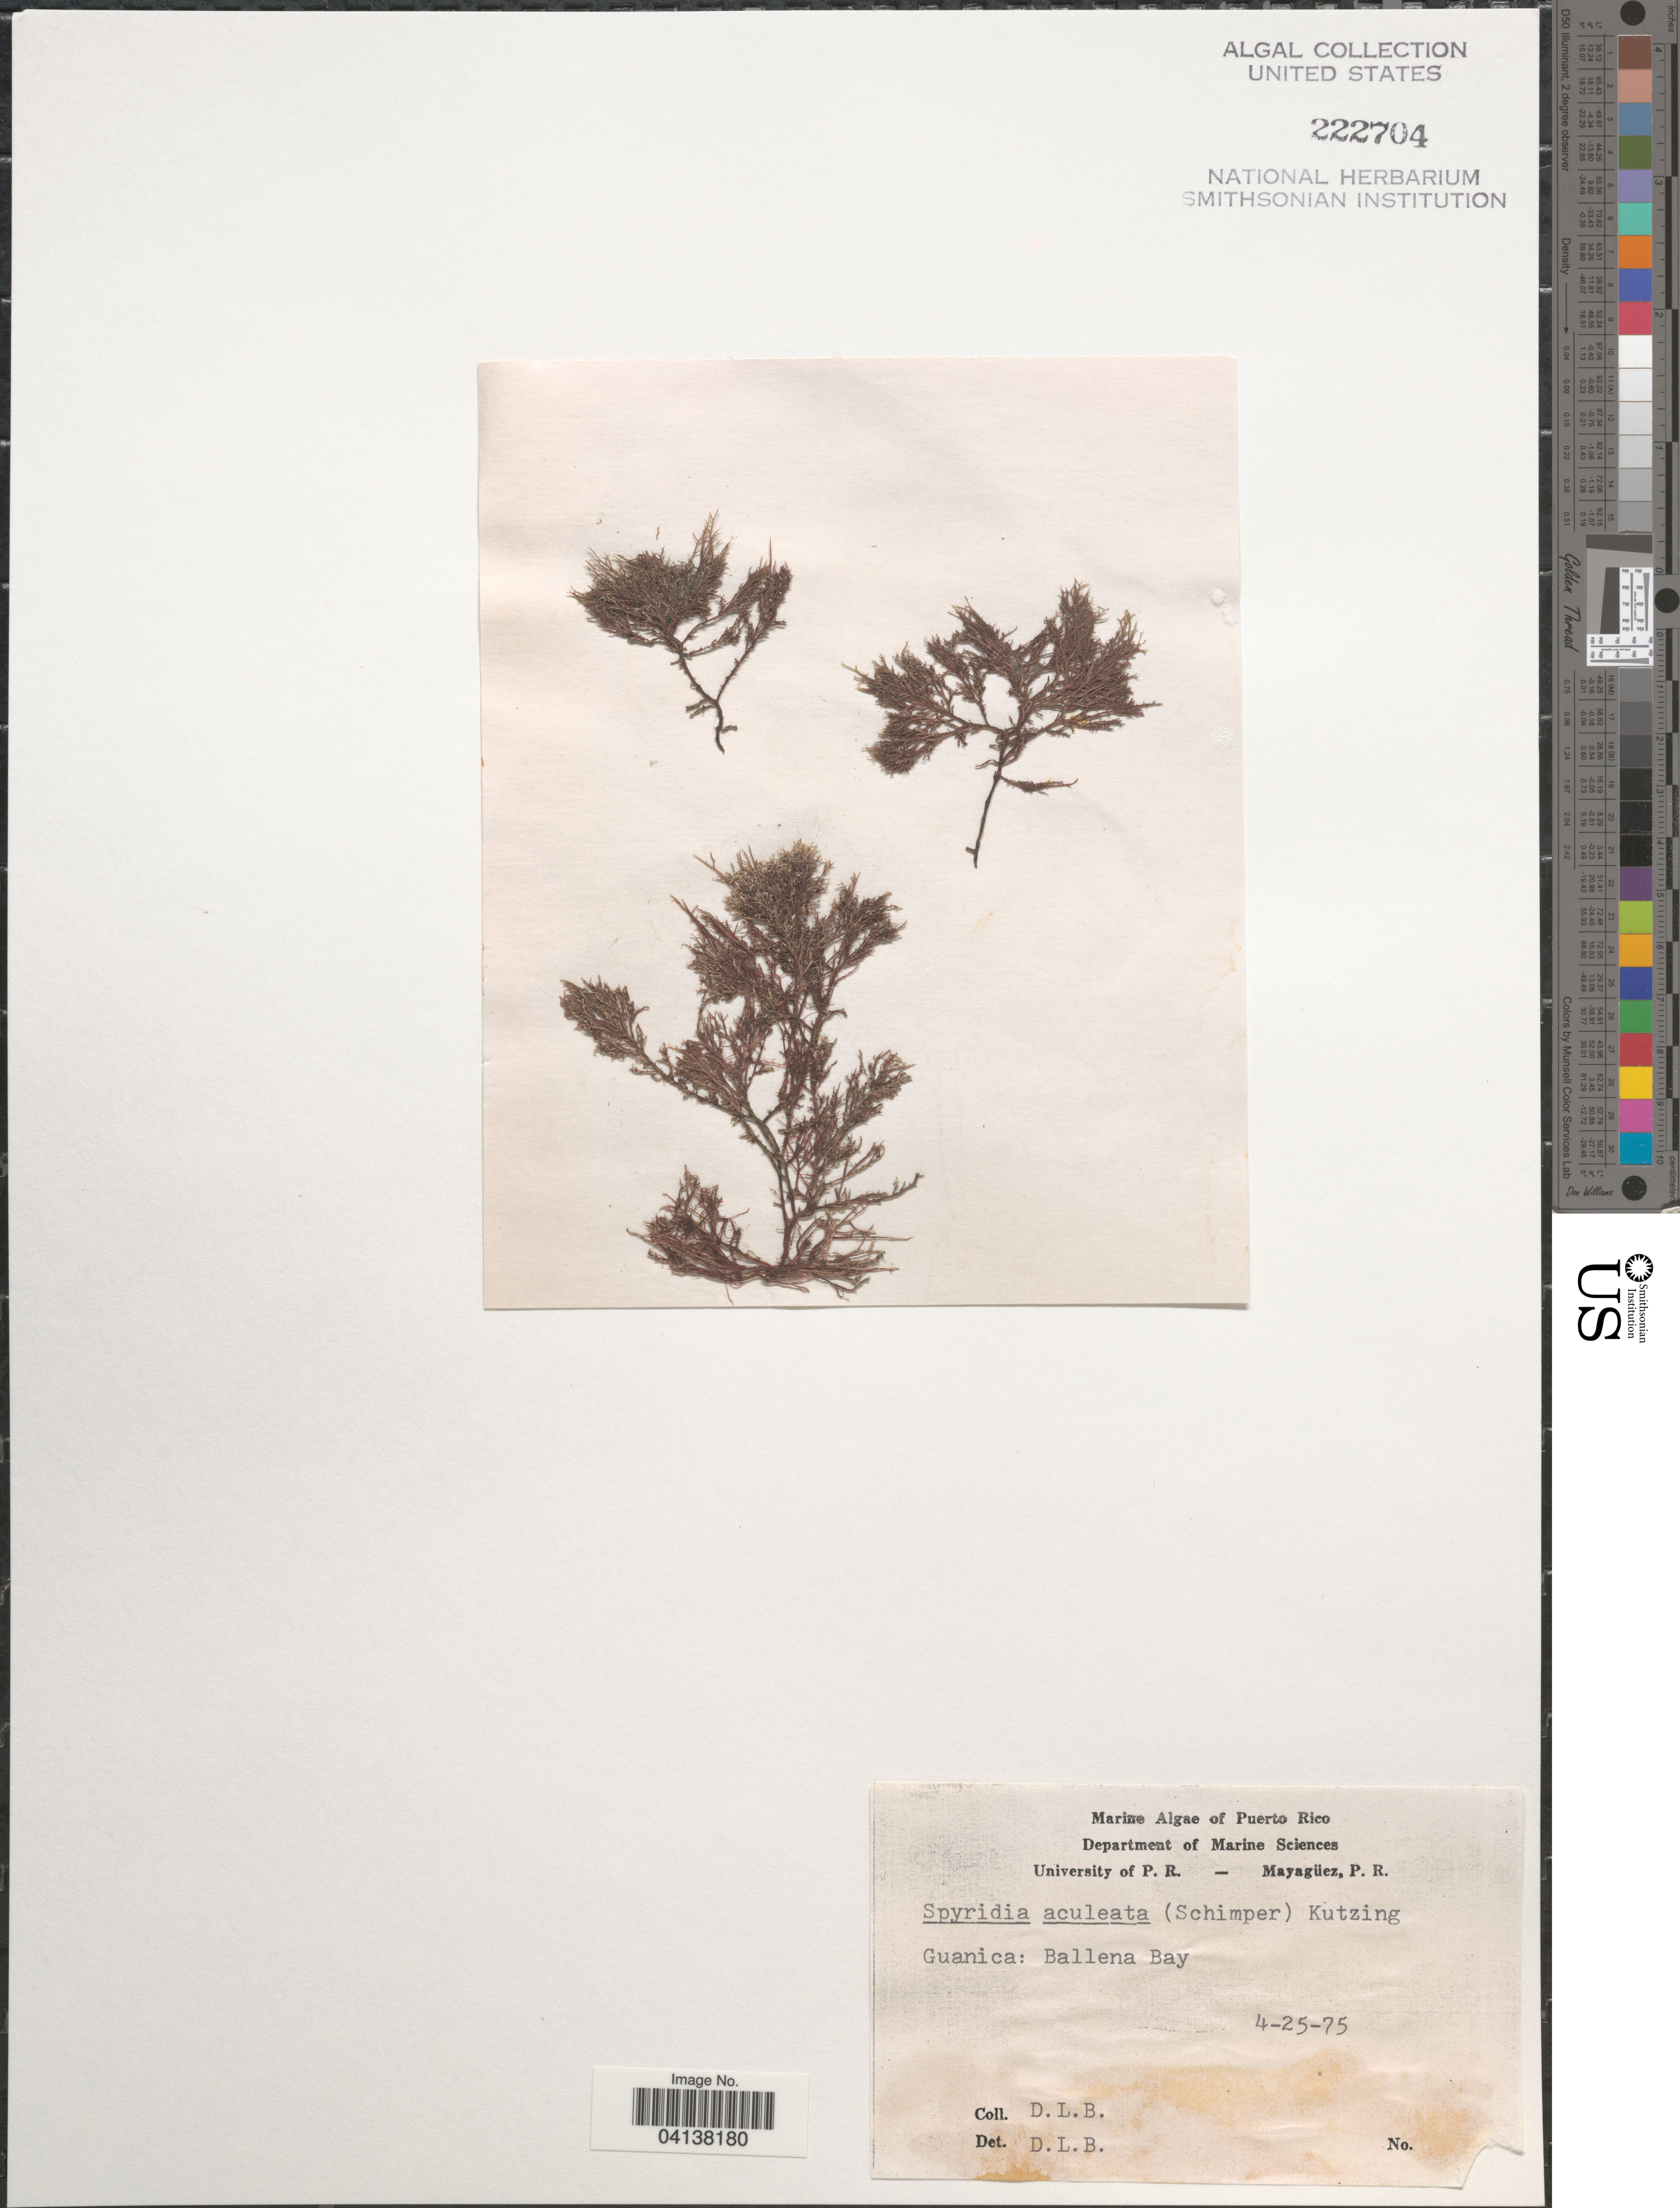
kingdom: Plantae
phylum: Rhodophyta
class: Florideophyceae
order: Ceramiales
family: Spyridiaceae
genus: Spyridia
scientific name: Spyridia aculeata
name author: (C. Agardh ex Decne.) Kütz.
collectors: D. L. B.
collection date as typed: Transcribed d/m/y: 25/4/75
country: Puerto Rico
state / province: Guánica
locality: Ballena Bay.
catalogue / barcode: US 222704